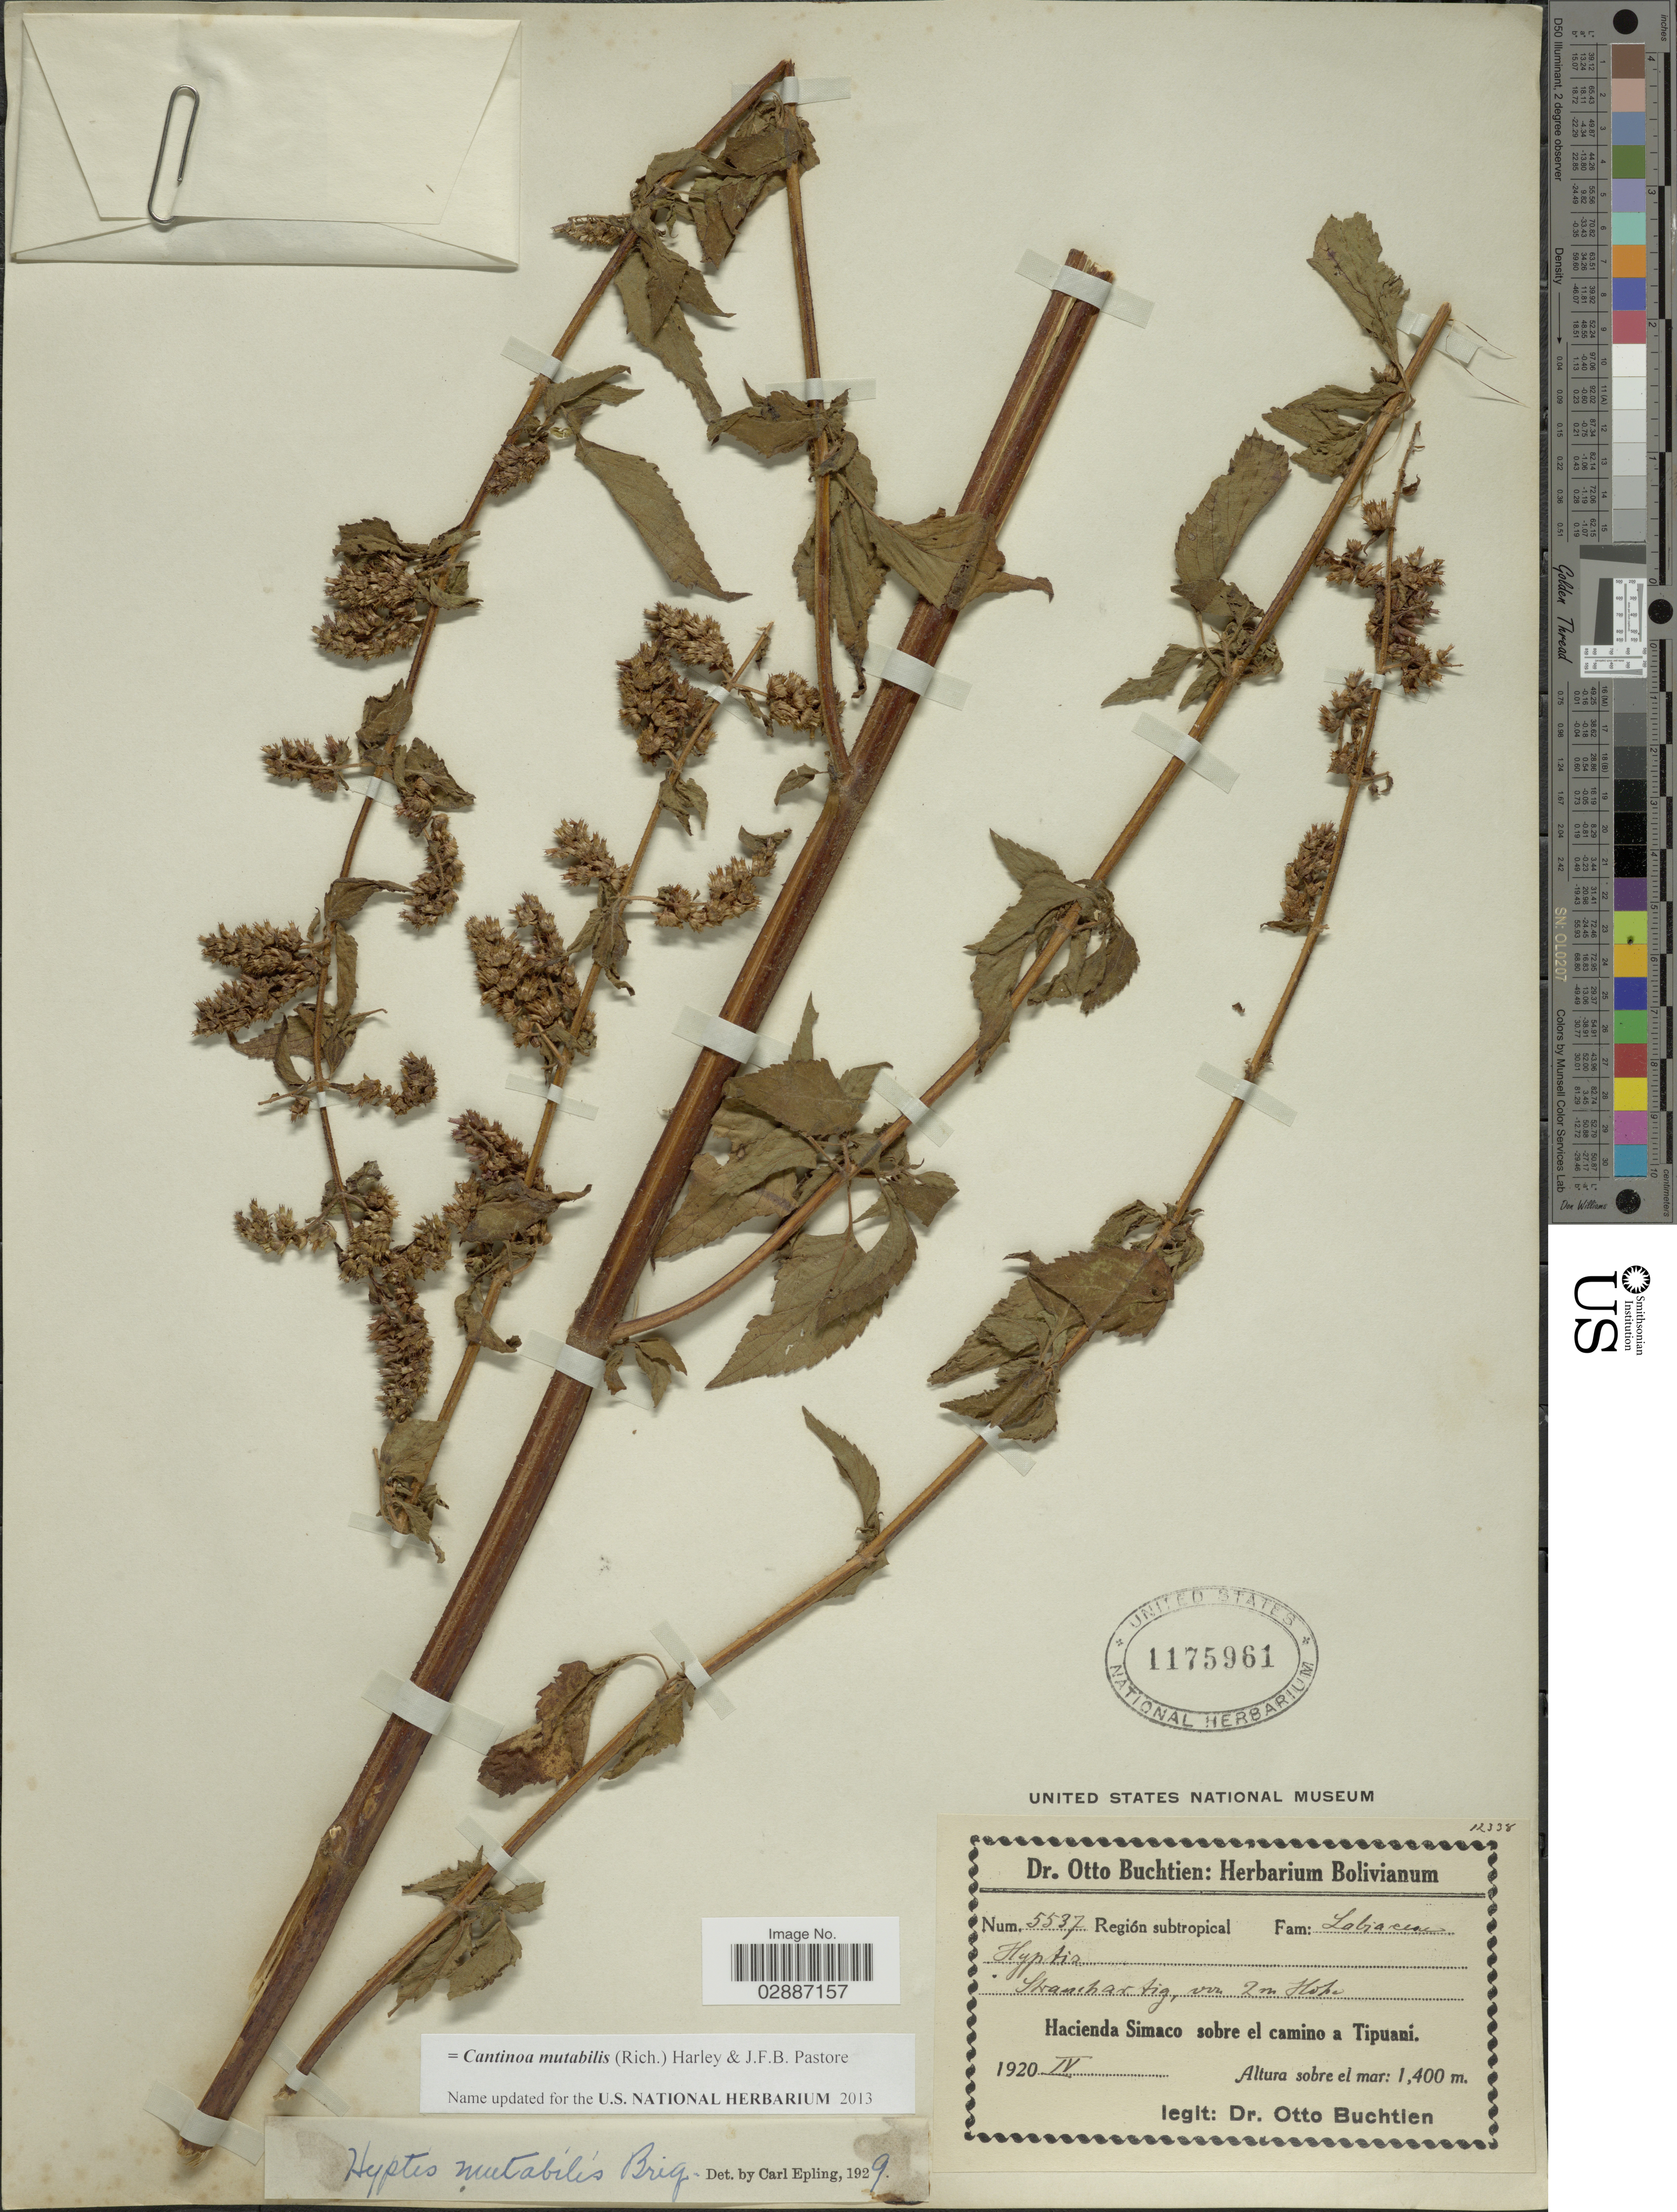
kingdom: Plantae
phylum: Tracheophyta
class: Magnoliopsida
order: Lamiales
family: Lamiaceae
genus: Cantinoa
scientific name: Cantinoa mutabilis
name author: (Epling) Harley & J.F.B. Pastore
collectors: O. Buchtien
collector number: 5537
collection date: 1920-04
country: Bolivia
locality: Hacienda Simaco sobre el camino a Tipuani.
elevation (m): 1400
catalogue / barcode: US 1175961